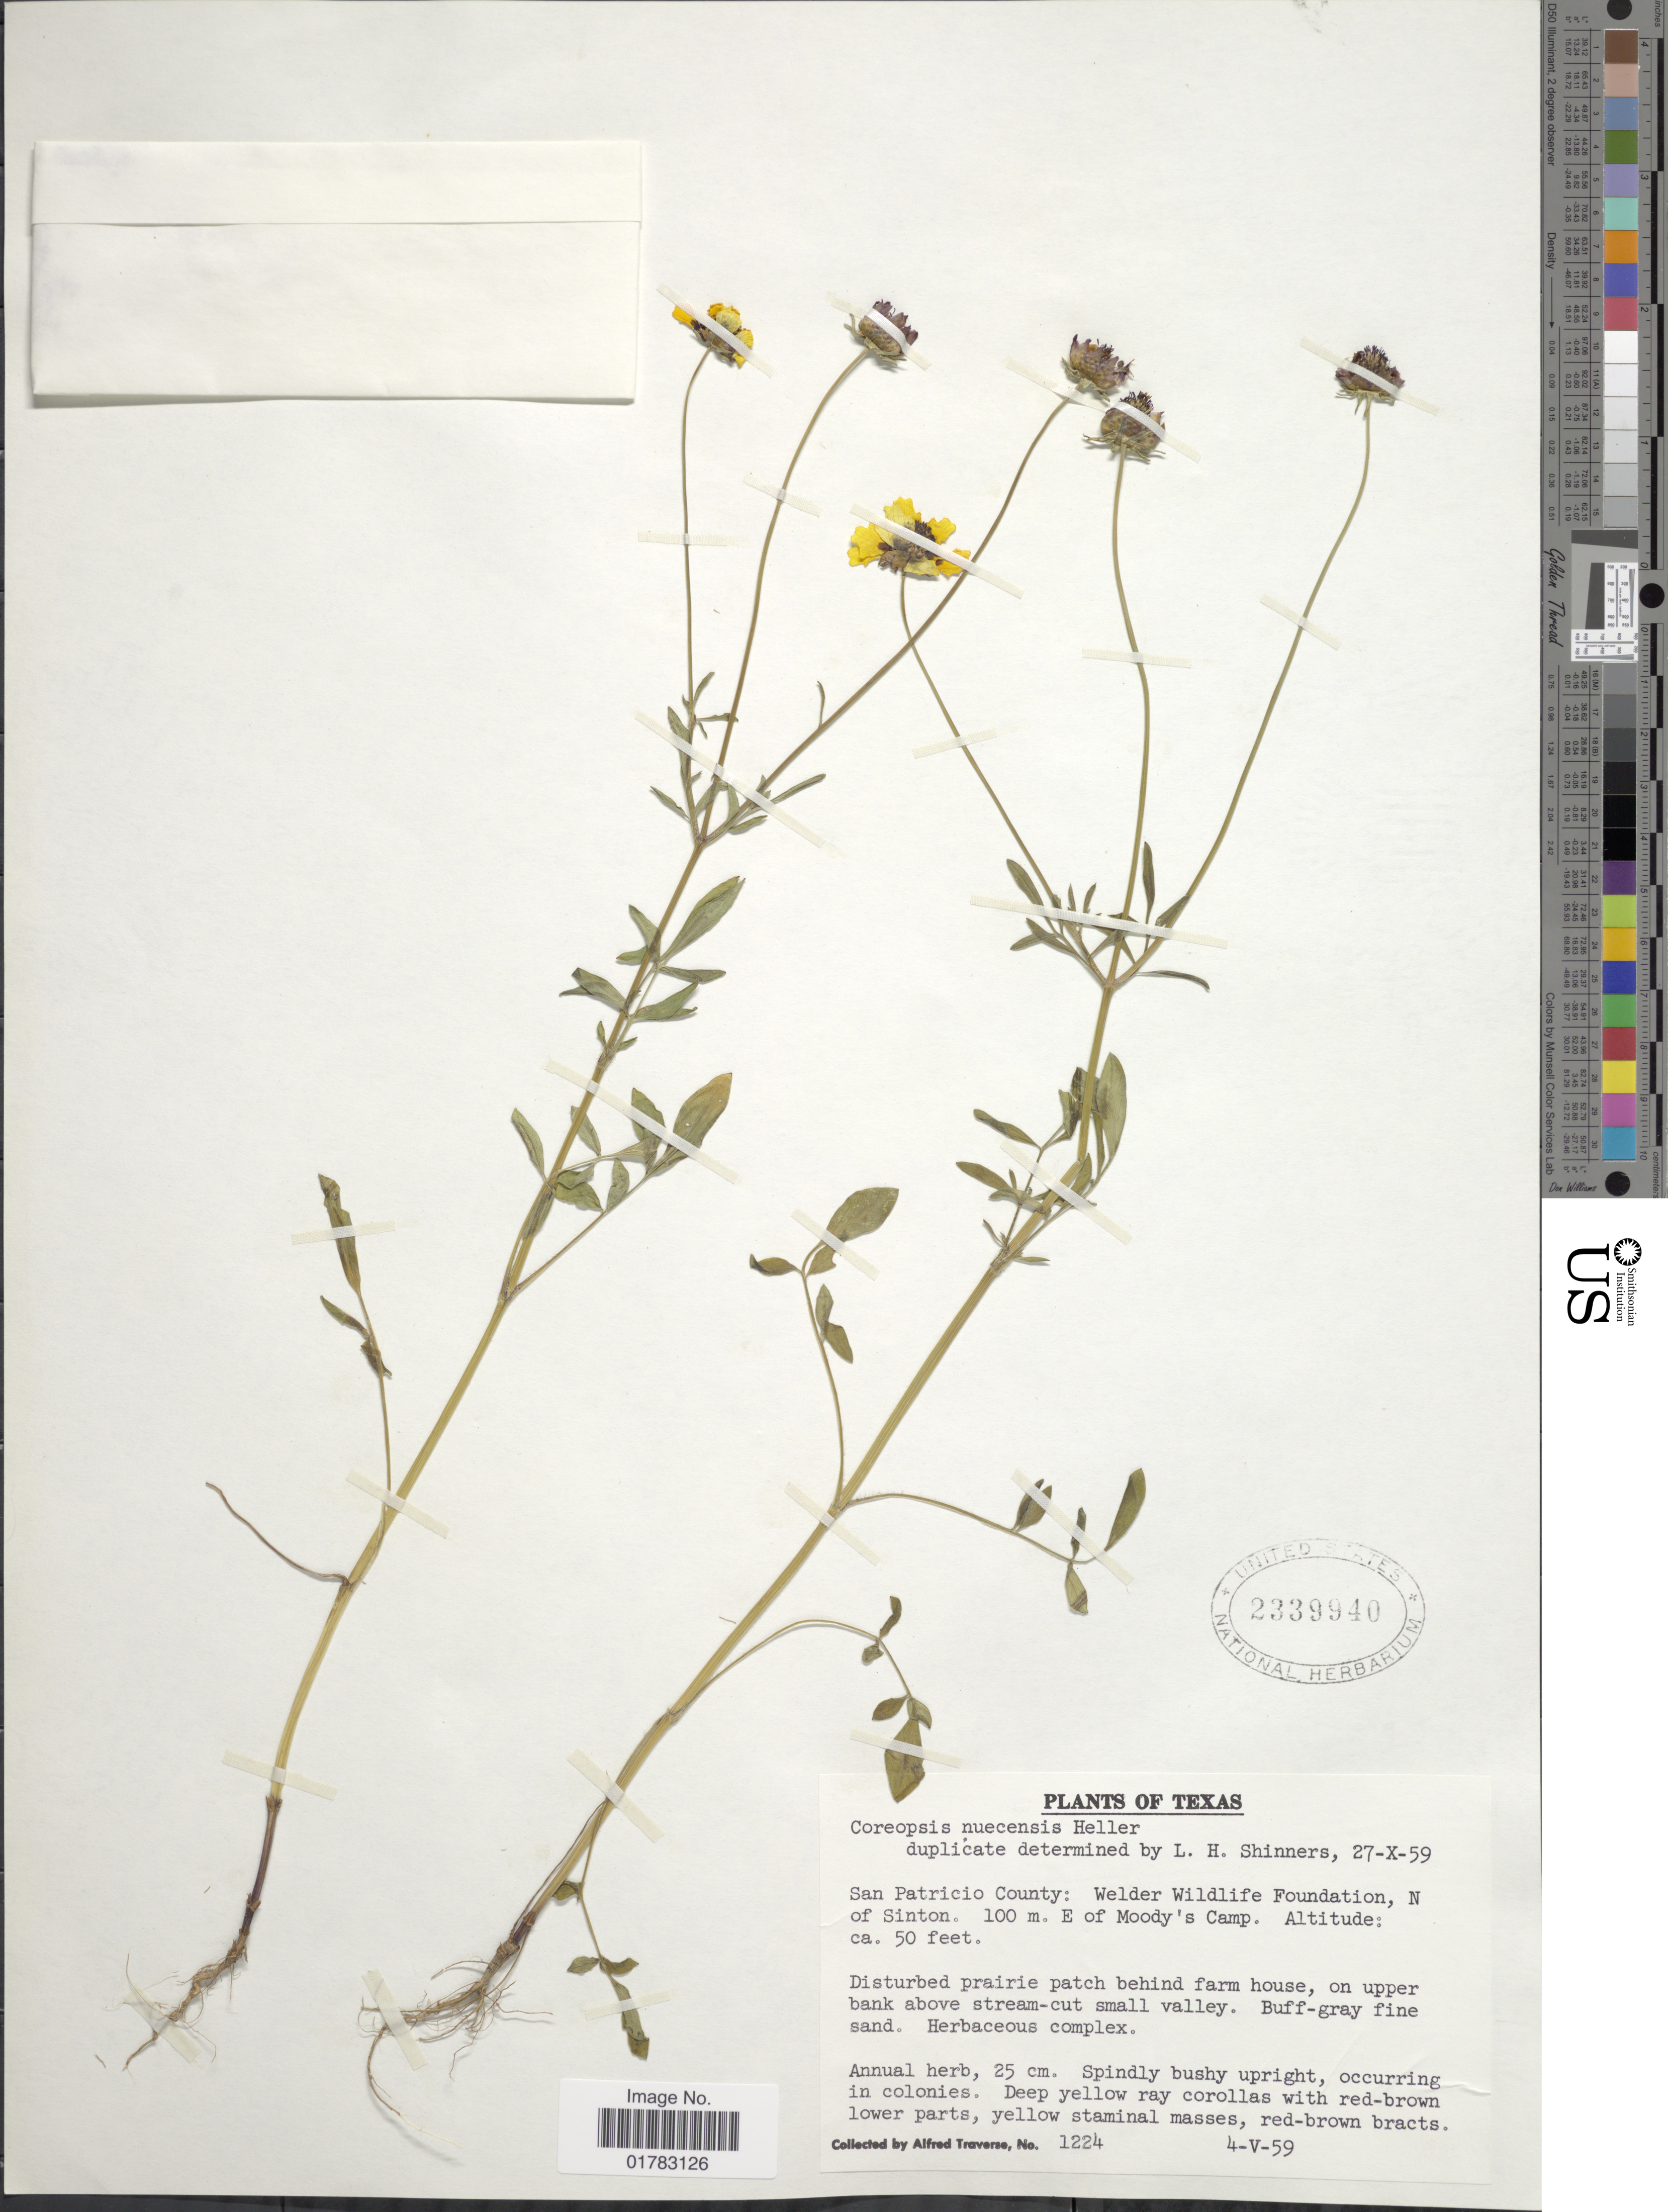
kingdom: Plantae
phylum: Tracheophyta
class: Magnoliopsida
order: Asterales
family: Asteraceae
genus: Coreopsis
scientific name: Coreopsis nuecensis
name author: A. Heller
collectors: A. Traverse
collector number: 1224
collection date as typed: Transcribed d/m/y: 4/5/59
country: United States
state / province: Texas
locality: San Patricio County: Welder Wildlife Foundation, N of Sinton, 100 m. E of Moody's Camp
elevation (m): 15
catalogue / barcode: US 2339940